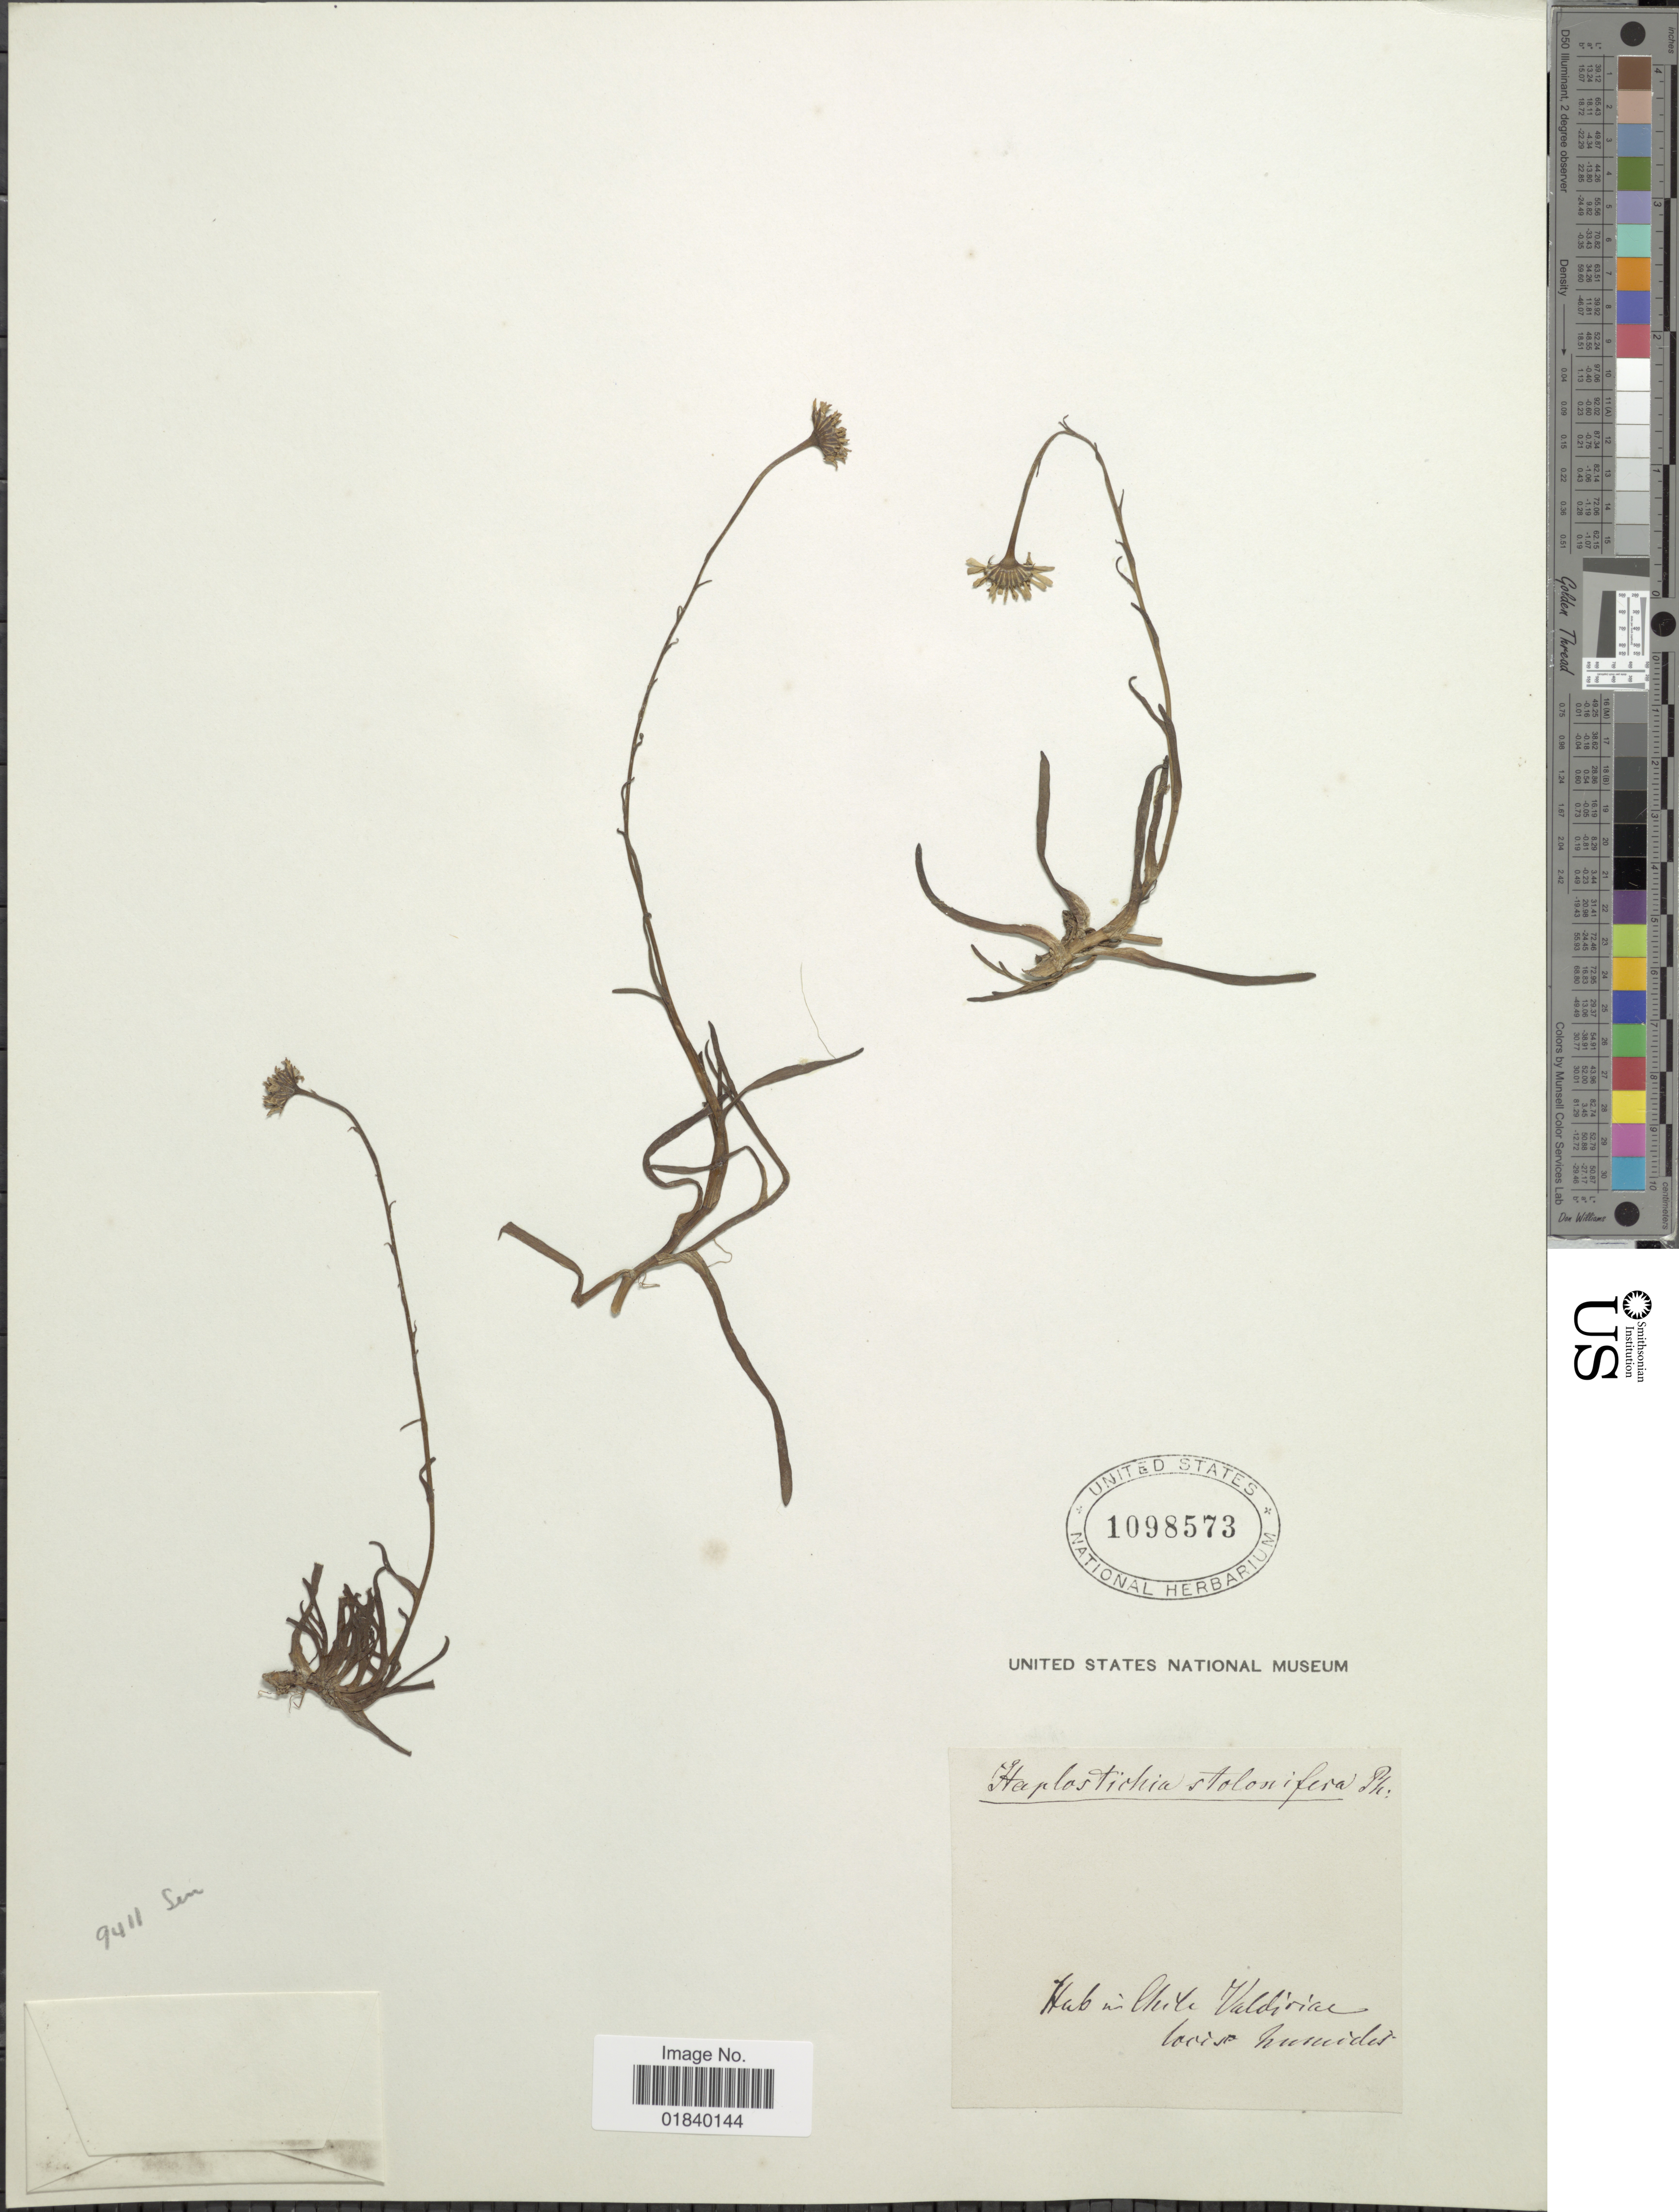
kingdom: Plantae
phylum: Tracheophyta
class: Magnoliopsida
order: Asterales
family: Asteraceae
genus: Tephroseris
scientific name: Tephroseris stolonifera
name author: (Cufod.) Holub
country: Chile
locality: Chile Valdiviae.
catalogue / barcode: US 1098573